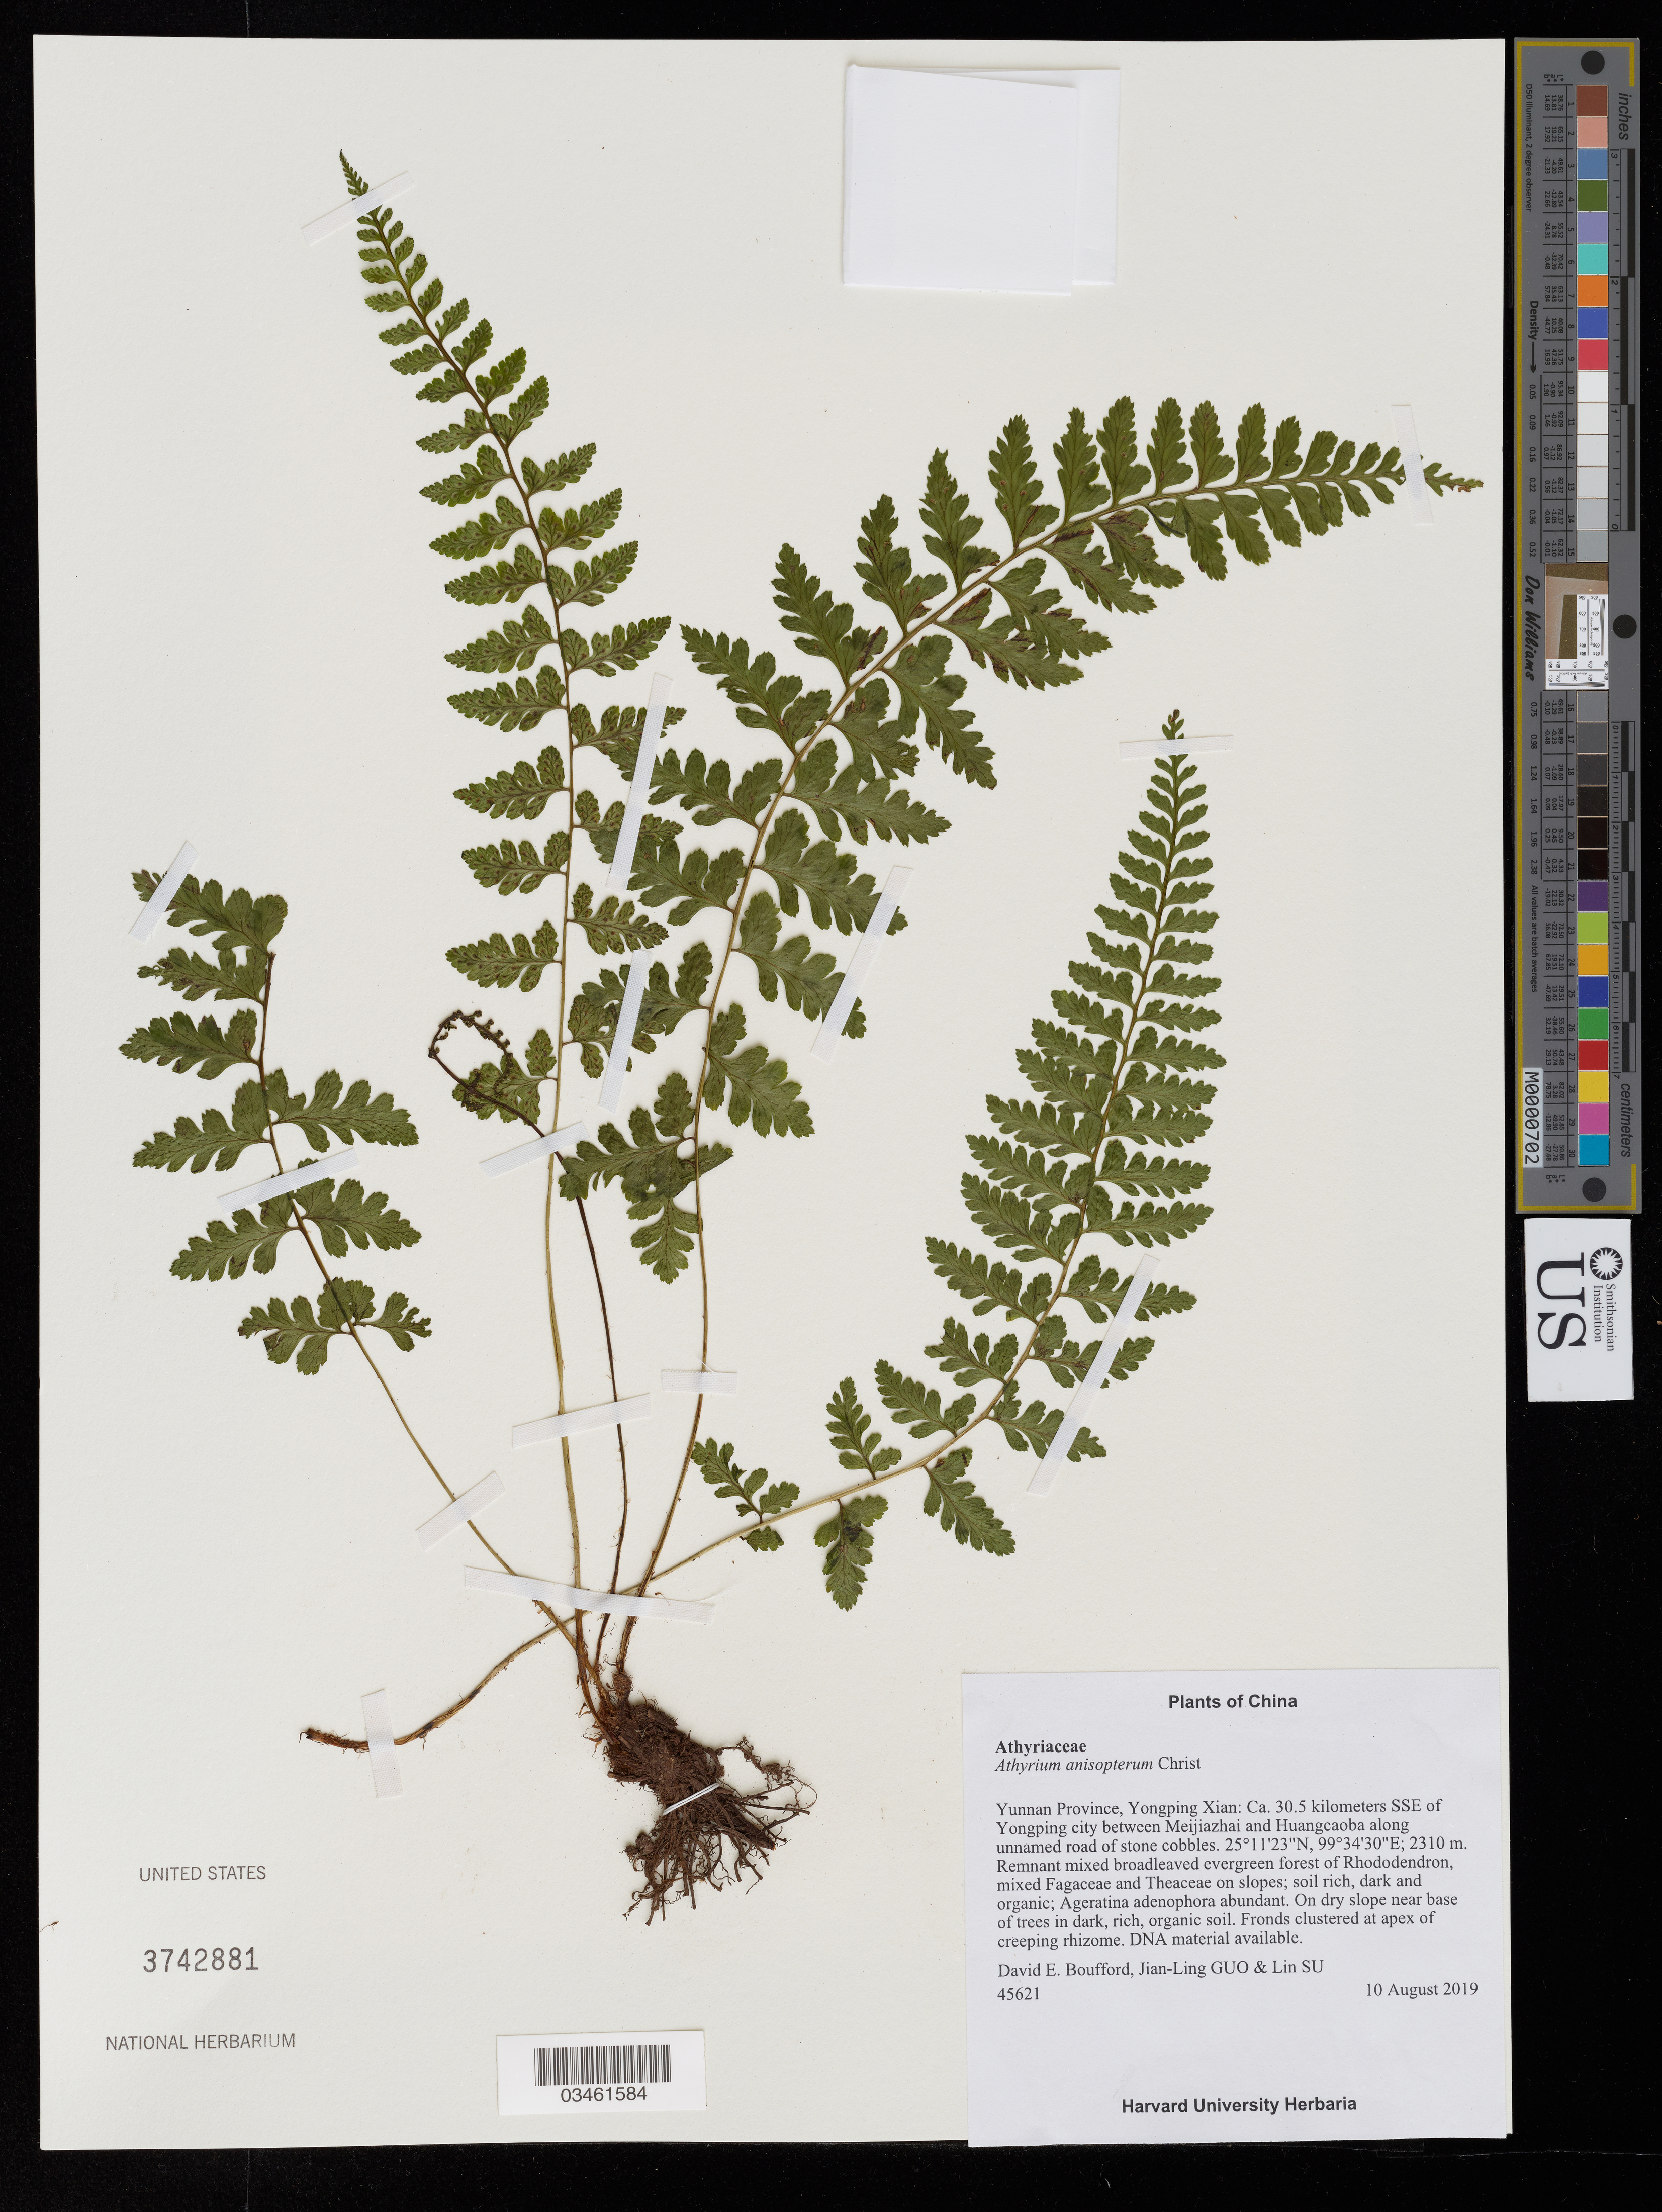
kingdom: Plantae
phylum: Tracheophyta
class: Polypodiopsida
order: Polypodiales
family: Athyriaceae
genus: Athyrium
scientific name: Athyrium anisopterum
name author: Christ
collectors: D. E. Boufford, J. Guo & L. Su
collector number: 45621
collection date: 2019-08-10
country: China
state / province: Yunnan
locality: Yongping Xian: Ca. 30.5 kilometers SSE of Yongping city between Meijiazhai and Huangcaoba along unnamed road of stone cobbles.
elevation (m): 2310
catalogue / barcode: US 3742881